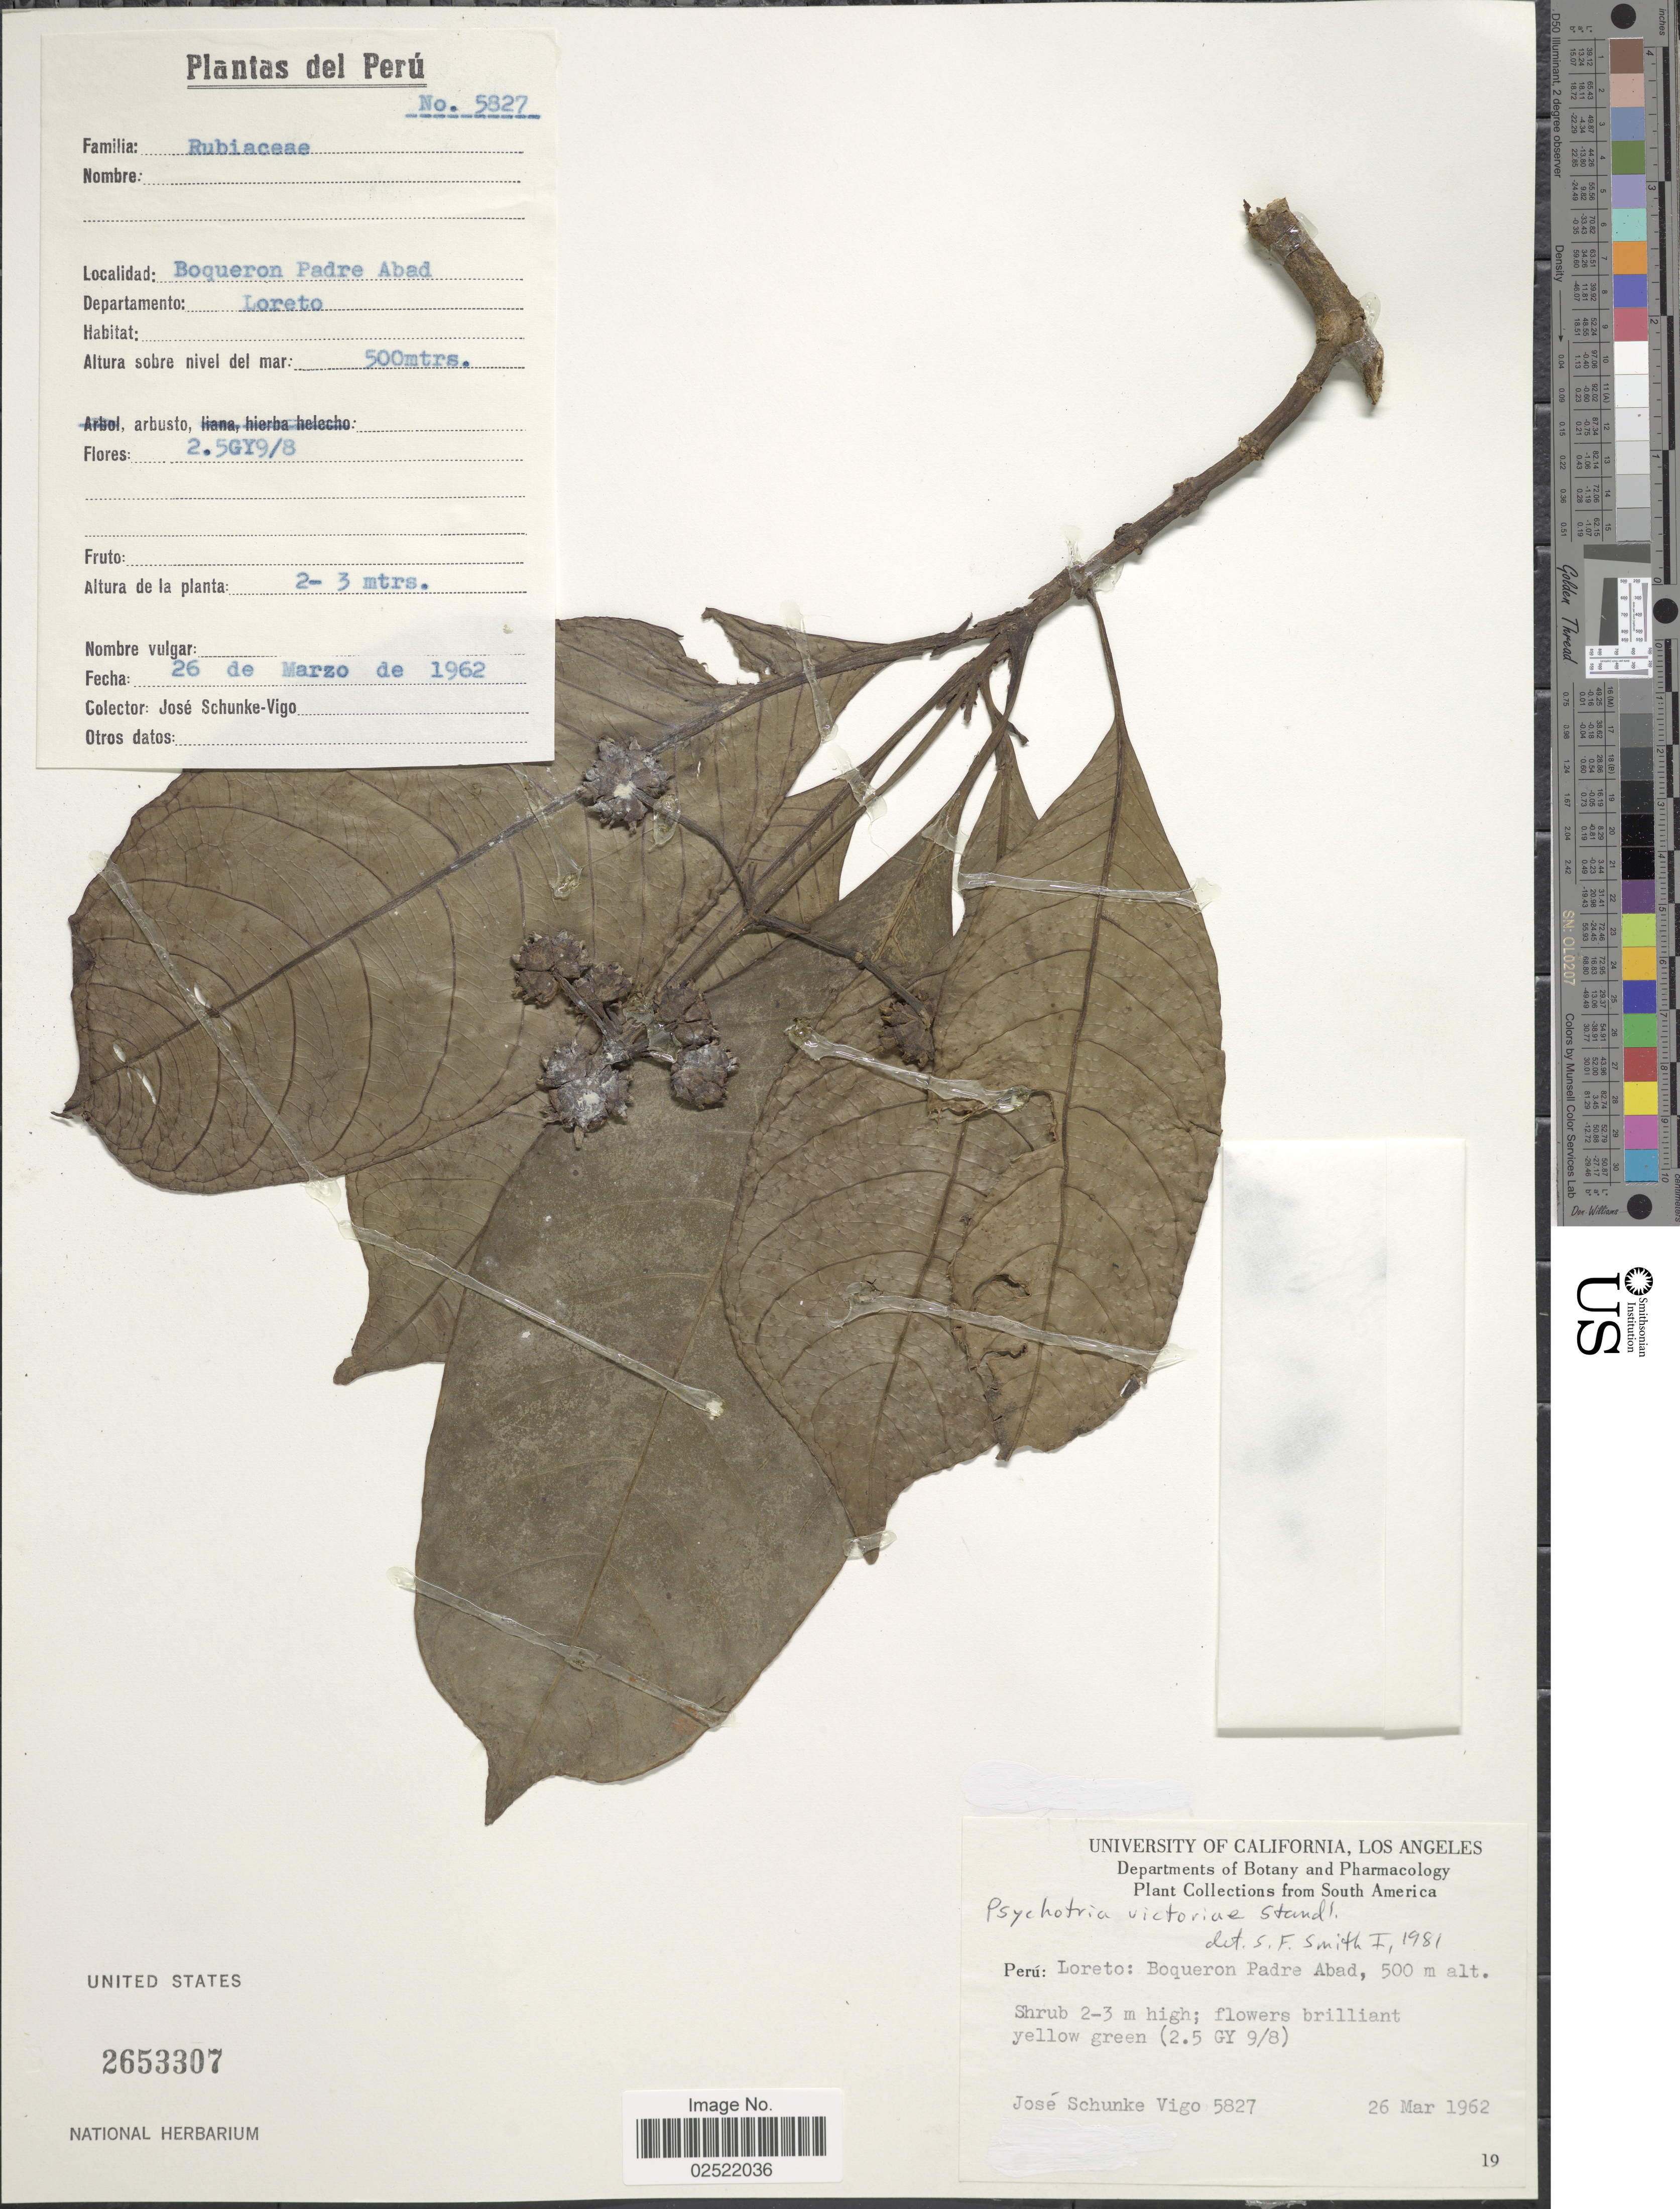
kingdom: Plantae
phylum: Tracheophyta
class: Magnoliopsida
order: Gentianales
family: Rubiaceae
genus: Psychotria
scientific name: Psychotria victoriae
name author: Standl.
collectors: J. Schunke Vigo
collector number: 5827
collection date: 1962-03-26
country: Peru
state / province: Loreto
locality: Boqueron Padre Abad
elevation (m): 500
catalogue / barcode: US 2653307